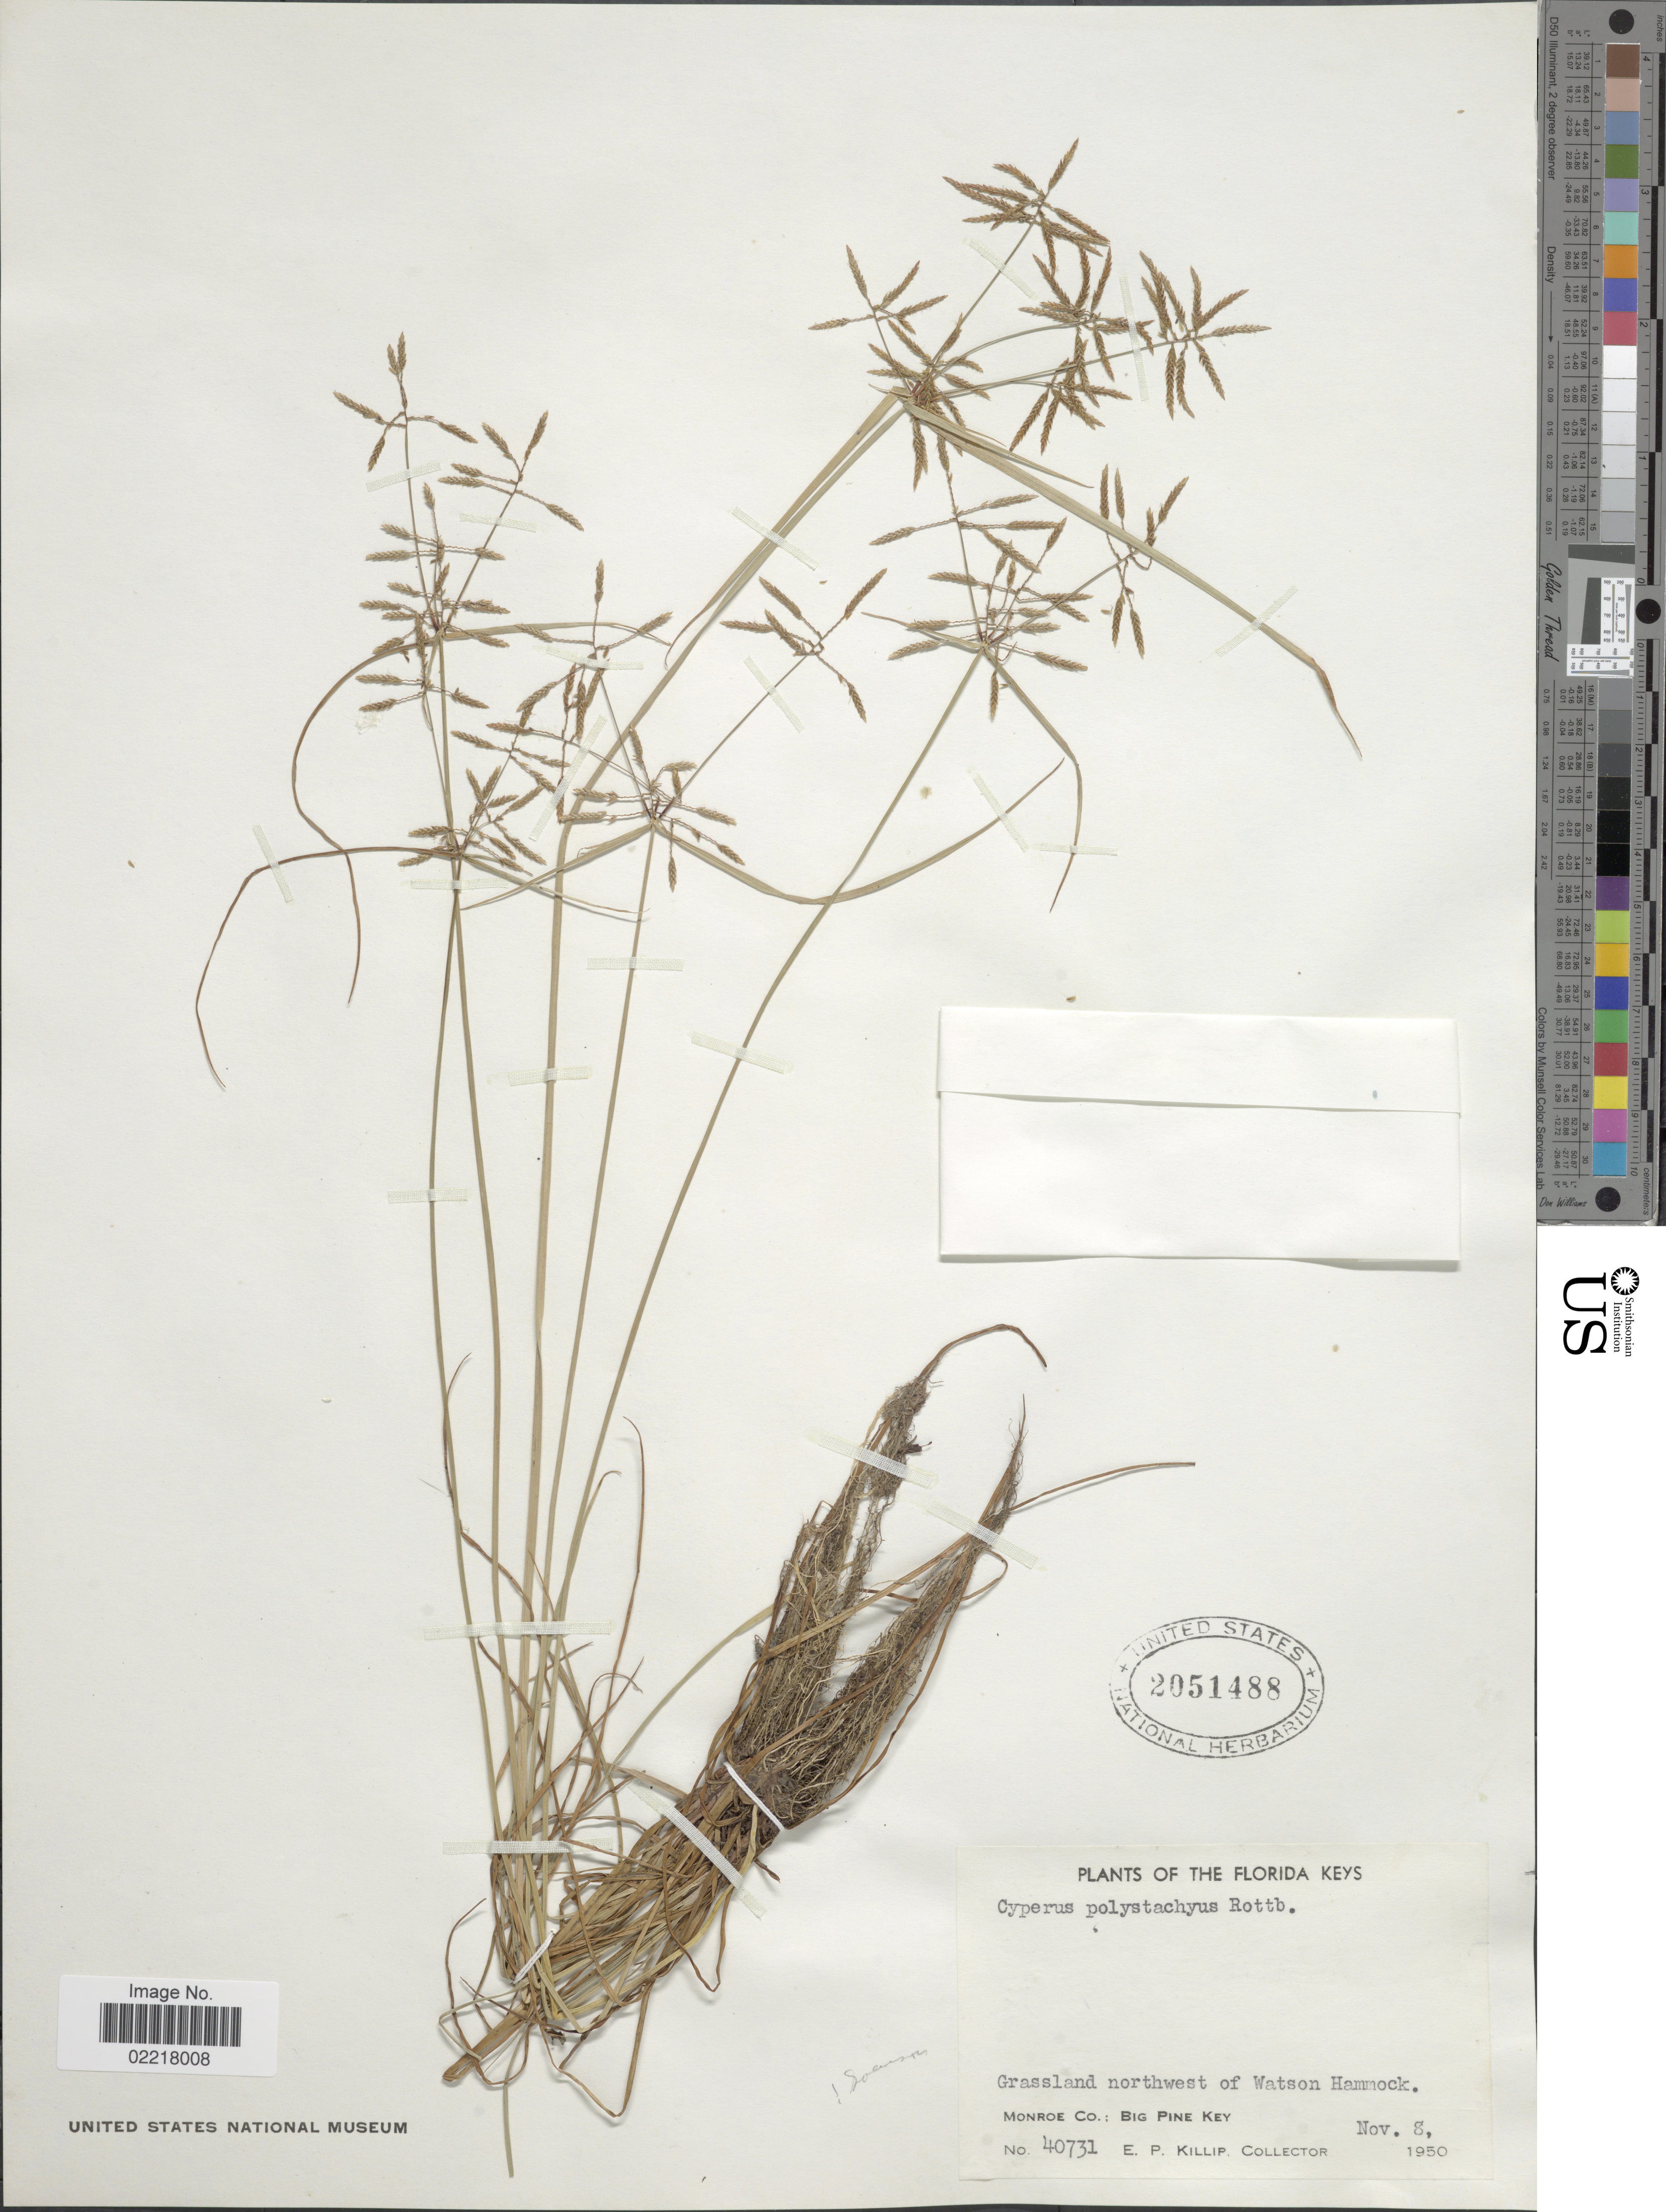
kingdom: Plantae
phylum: Tracheophyta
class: Liliopsida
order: Poales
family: Cyperaceae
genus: Cyperus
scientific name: Cyperus polystachyos var. texensis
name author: (Torr.) Fernald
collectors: E. P. Killip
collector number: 40731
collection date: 1950-11-08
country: United States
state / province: Florida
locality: The Florida Keys, Grassland northwest of Watson Hammock, Monroe Co: Big Pine Key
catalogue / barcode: US 2051488